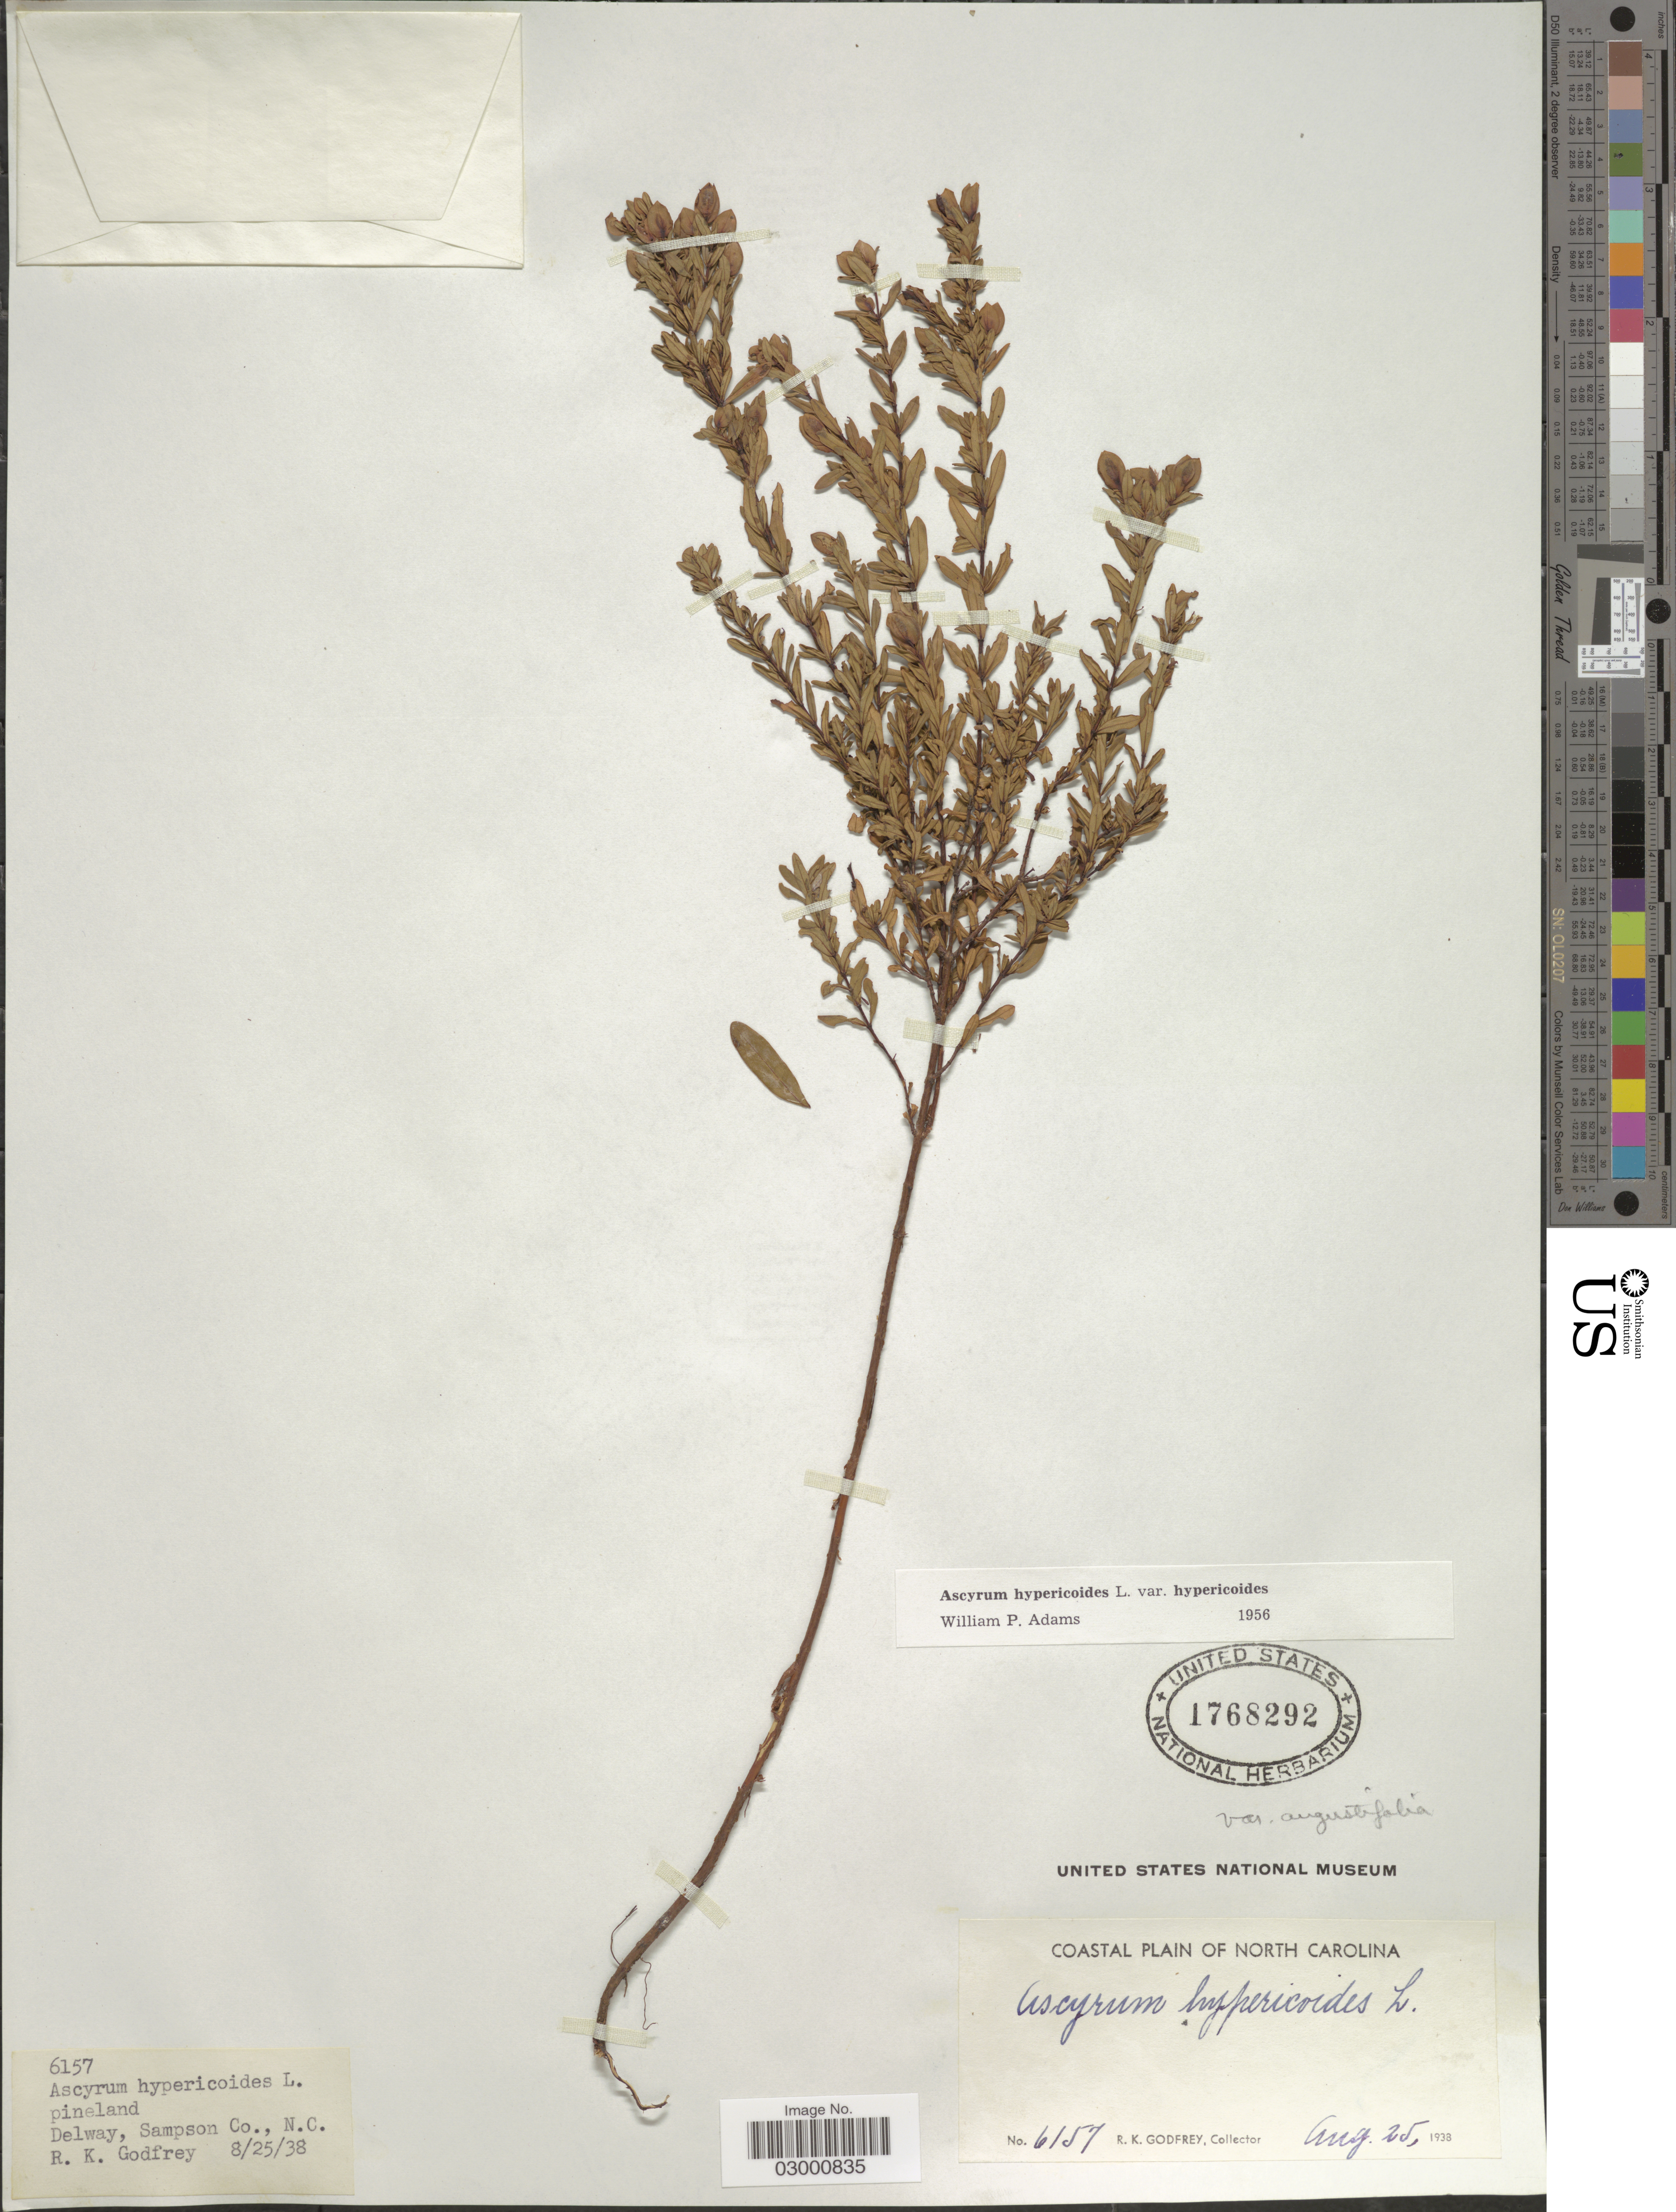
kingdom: Plantae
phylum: Tracheophyta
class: Magnoliopsida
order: Malpighiales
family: Hypericaceae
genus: Hypericum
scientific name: Hypericum hypericoides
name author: (L.) Crantz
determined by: Strong, Mark T., (BOT), Smithsonian Institution - National Museum of Natural History (UNITED STATES)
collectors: R. K. Godfrey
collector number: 6157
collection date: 1938-08-25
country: United States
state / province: North Carolina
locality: Coastal Plain of North Carolina. Delway, Sampson Co.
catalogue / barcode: US 1768292